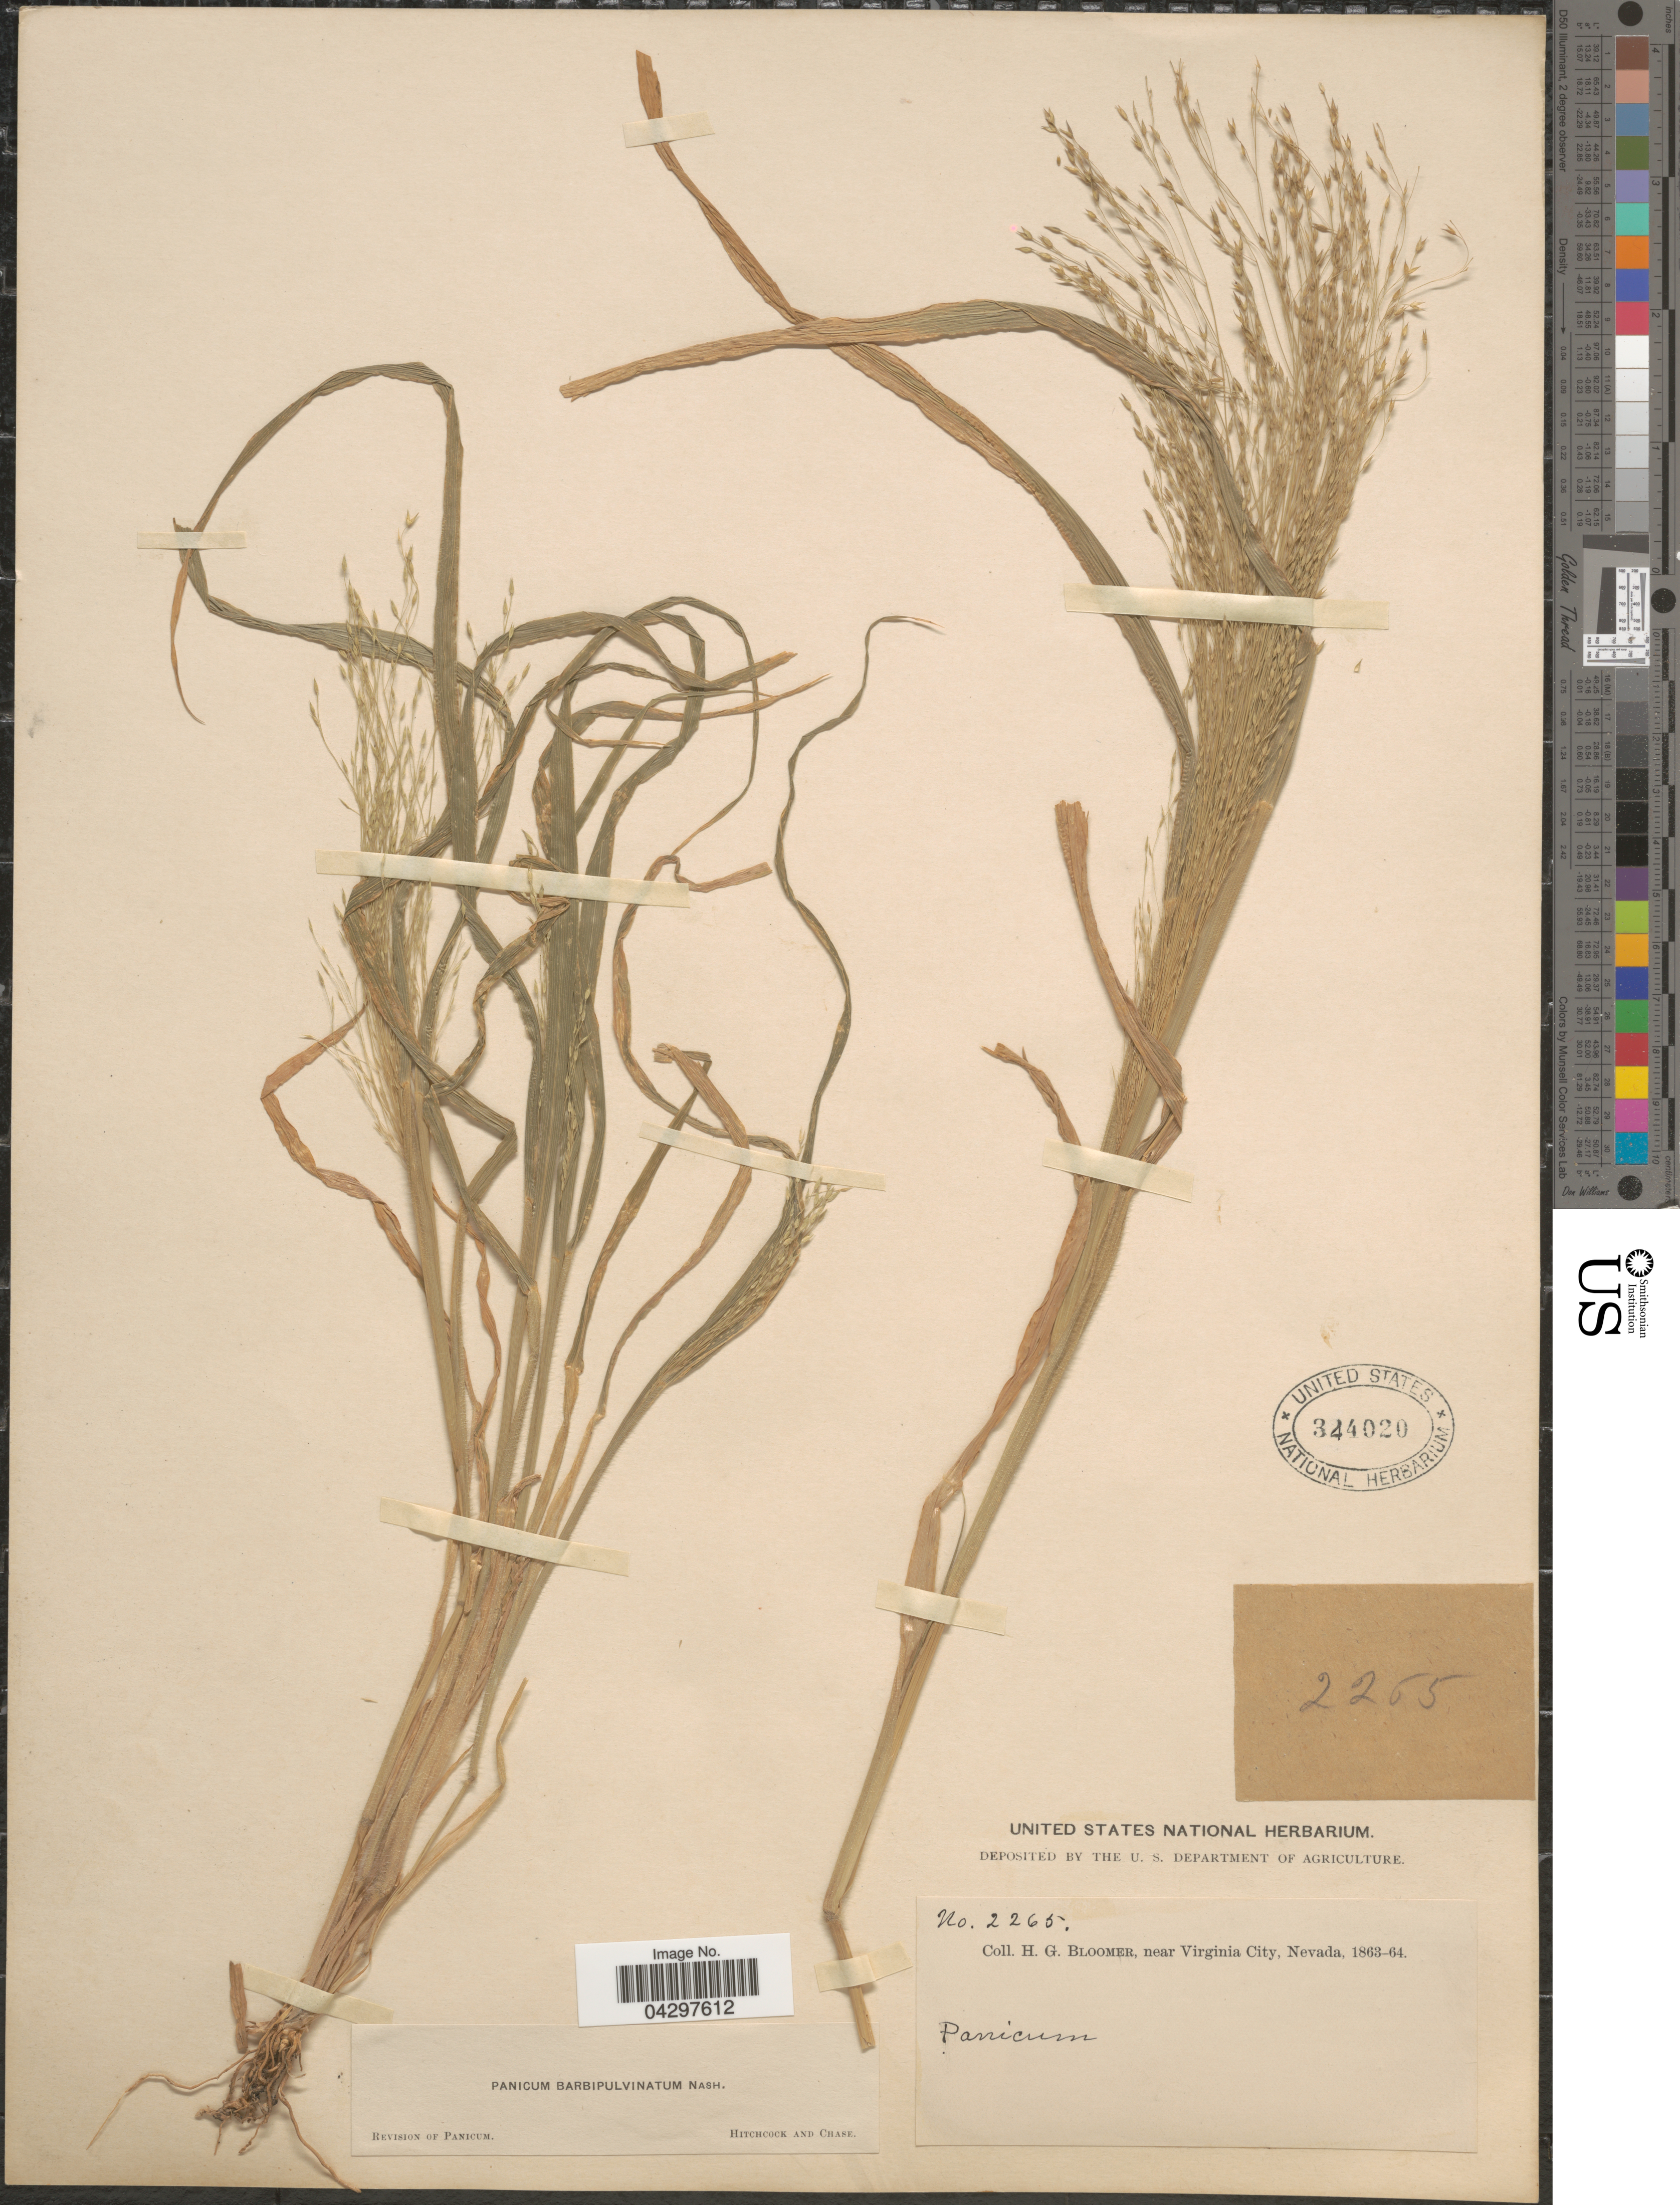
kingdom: Plantae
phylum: Tracheophyta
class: Liliopsida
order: Poales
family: Poaceae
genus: Panicum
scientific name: Panicum capillare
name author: L.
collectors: H. Bloomer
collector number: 2265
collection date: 1863/1864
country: United States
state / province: Virginia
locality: Near Virginia City.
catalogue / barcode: US 344020